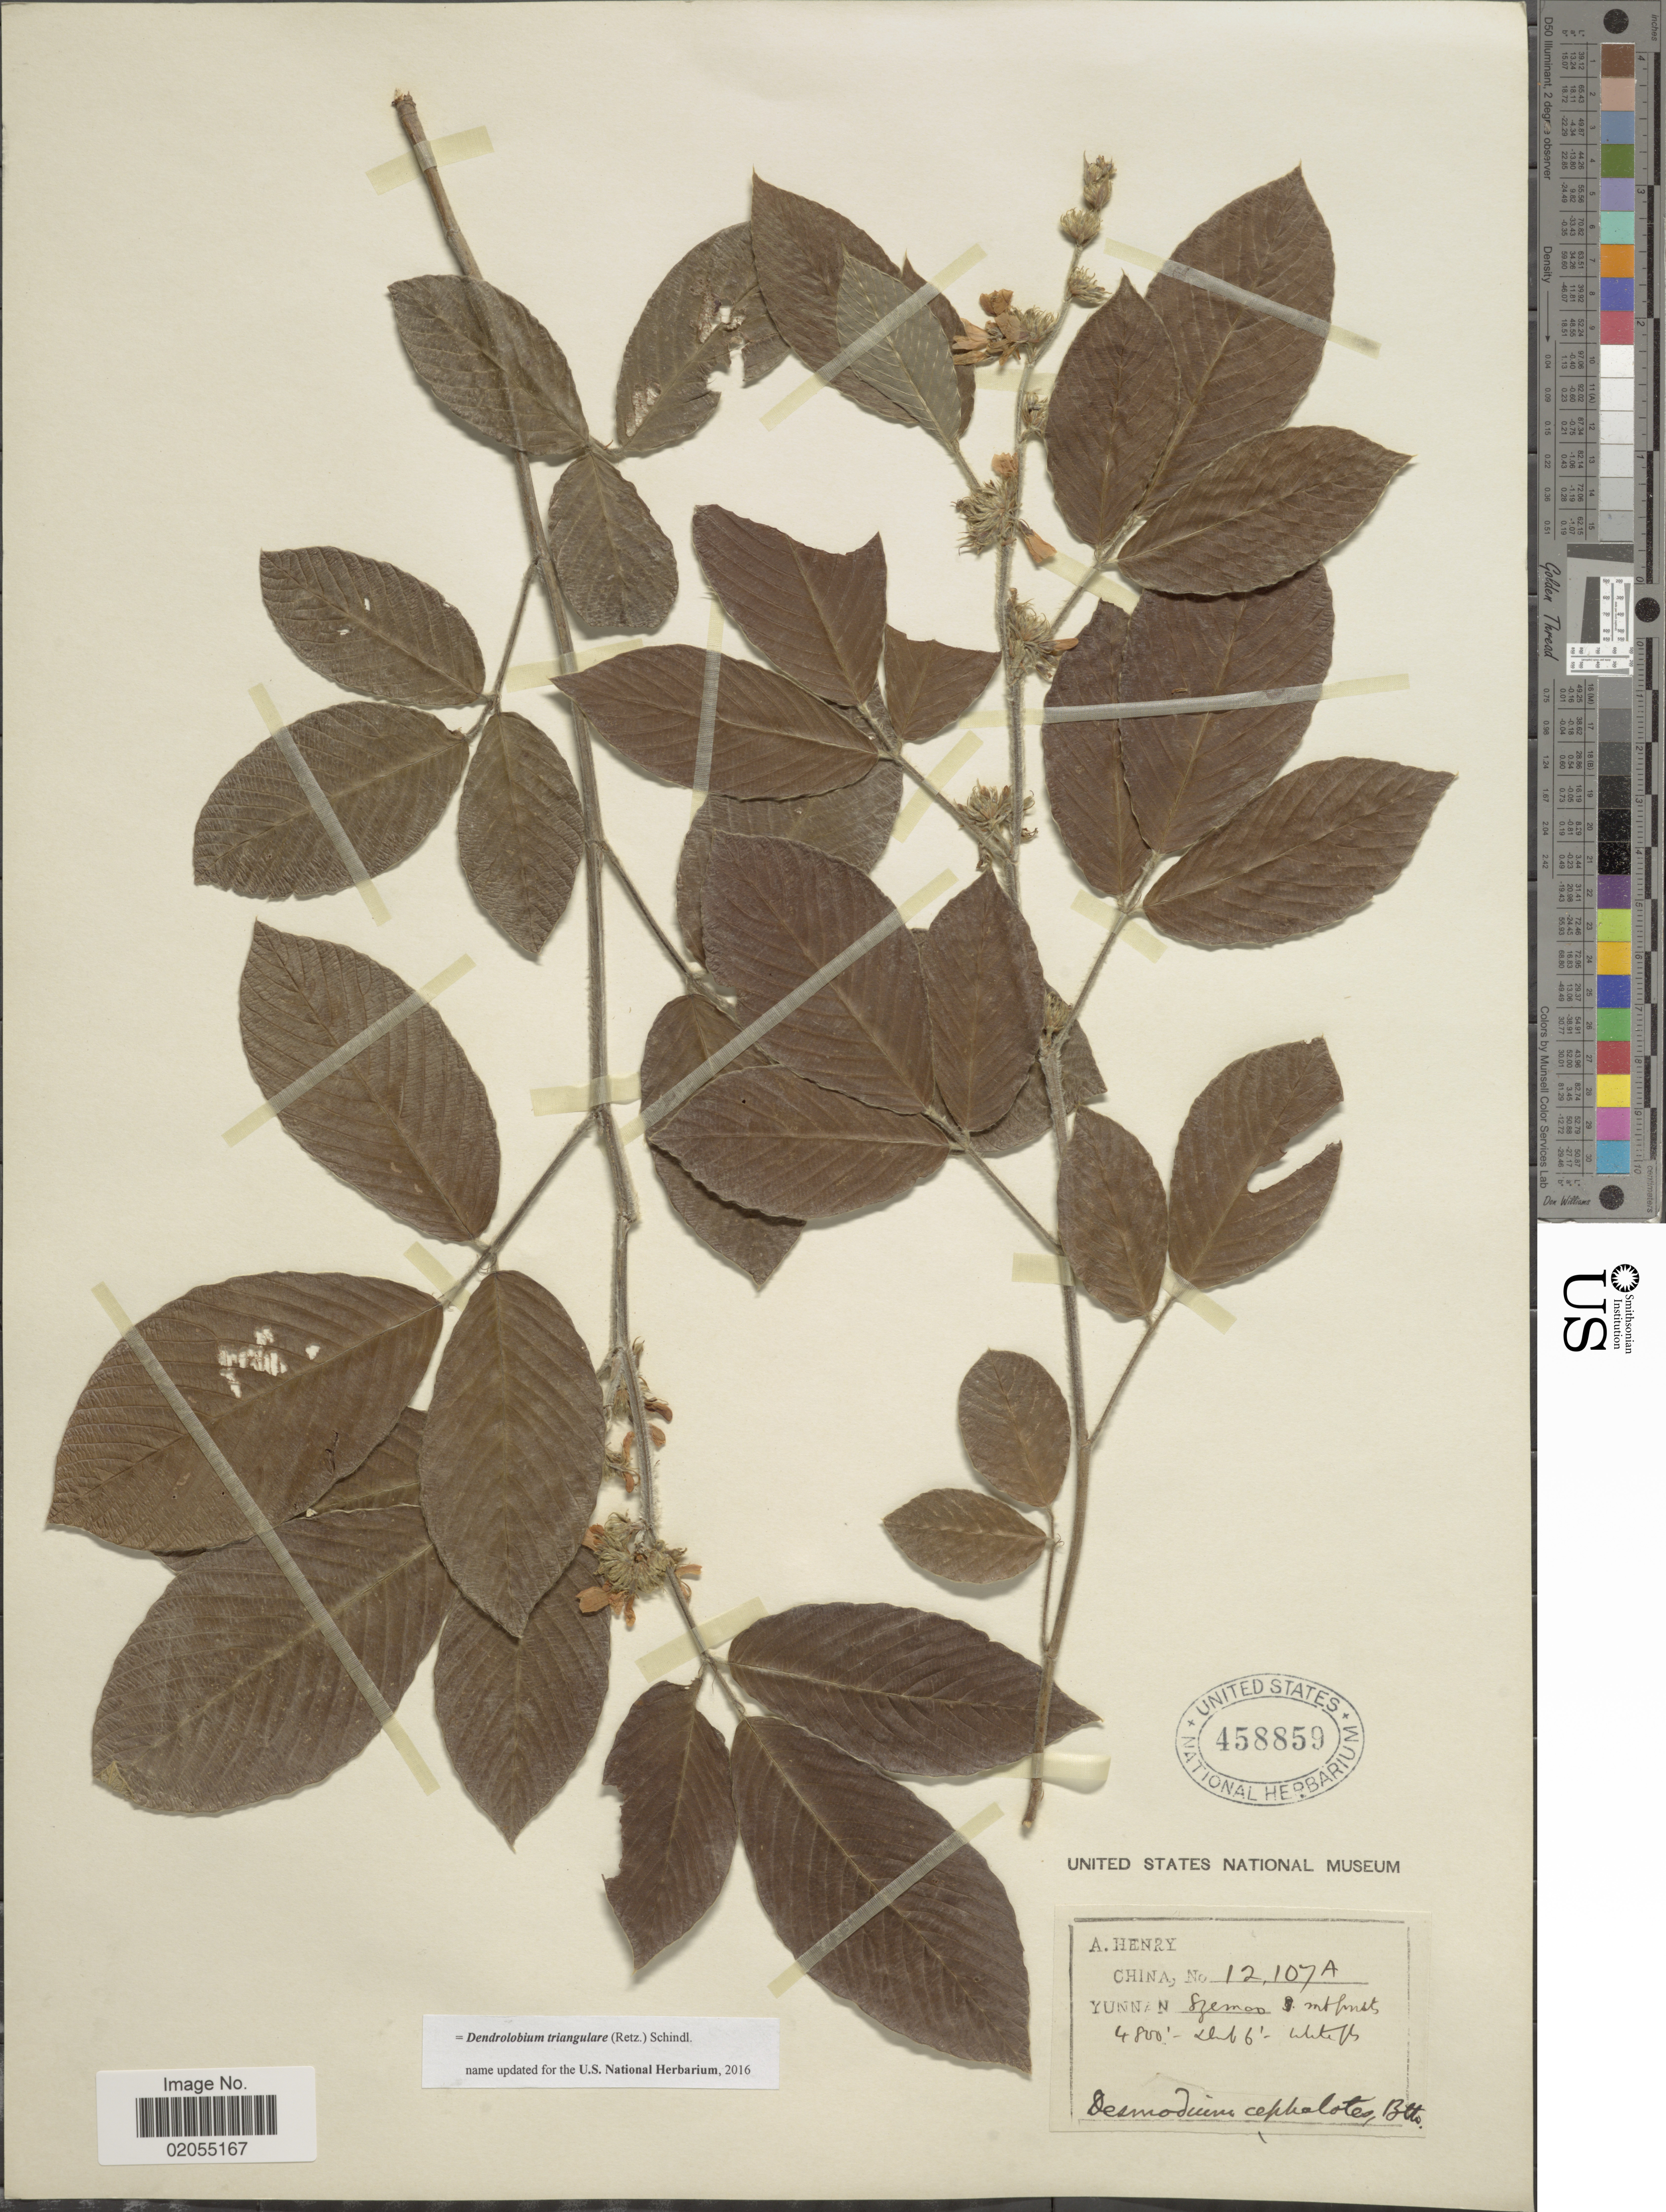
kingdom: Plantae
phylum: Tracheophyta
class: Magnoliopsida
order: Fabales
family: Fabaceae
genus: Dendrolobium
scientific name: Dendrolobium triangulare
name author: (Retz.) Schindl.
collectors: A. Henry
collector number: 12107 A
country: China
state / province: Yunnan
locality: Yunnan, Szemoo [illegible text]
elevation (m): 1463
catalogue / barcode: US 458859